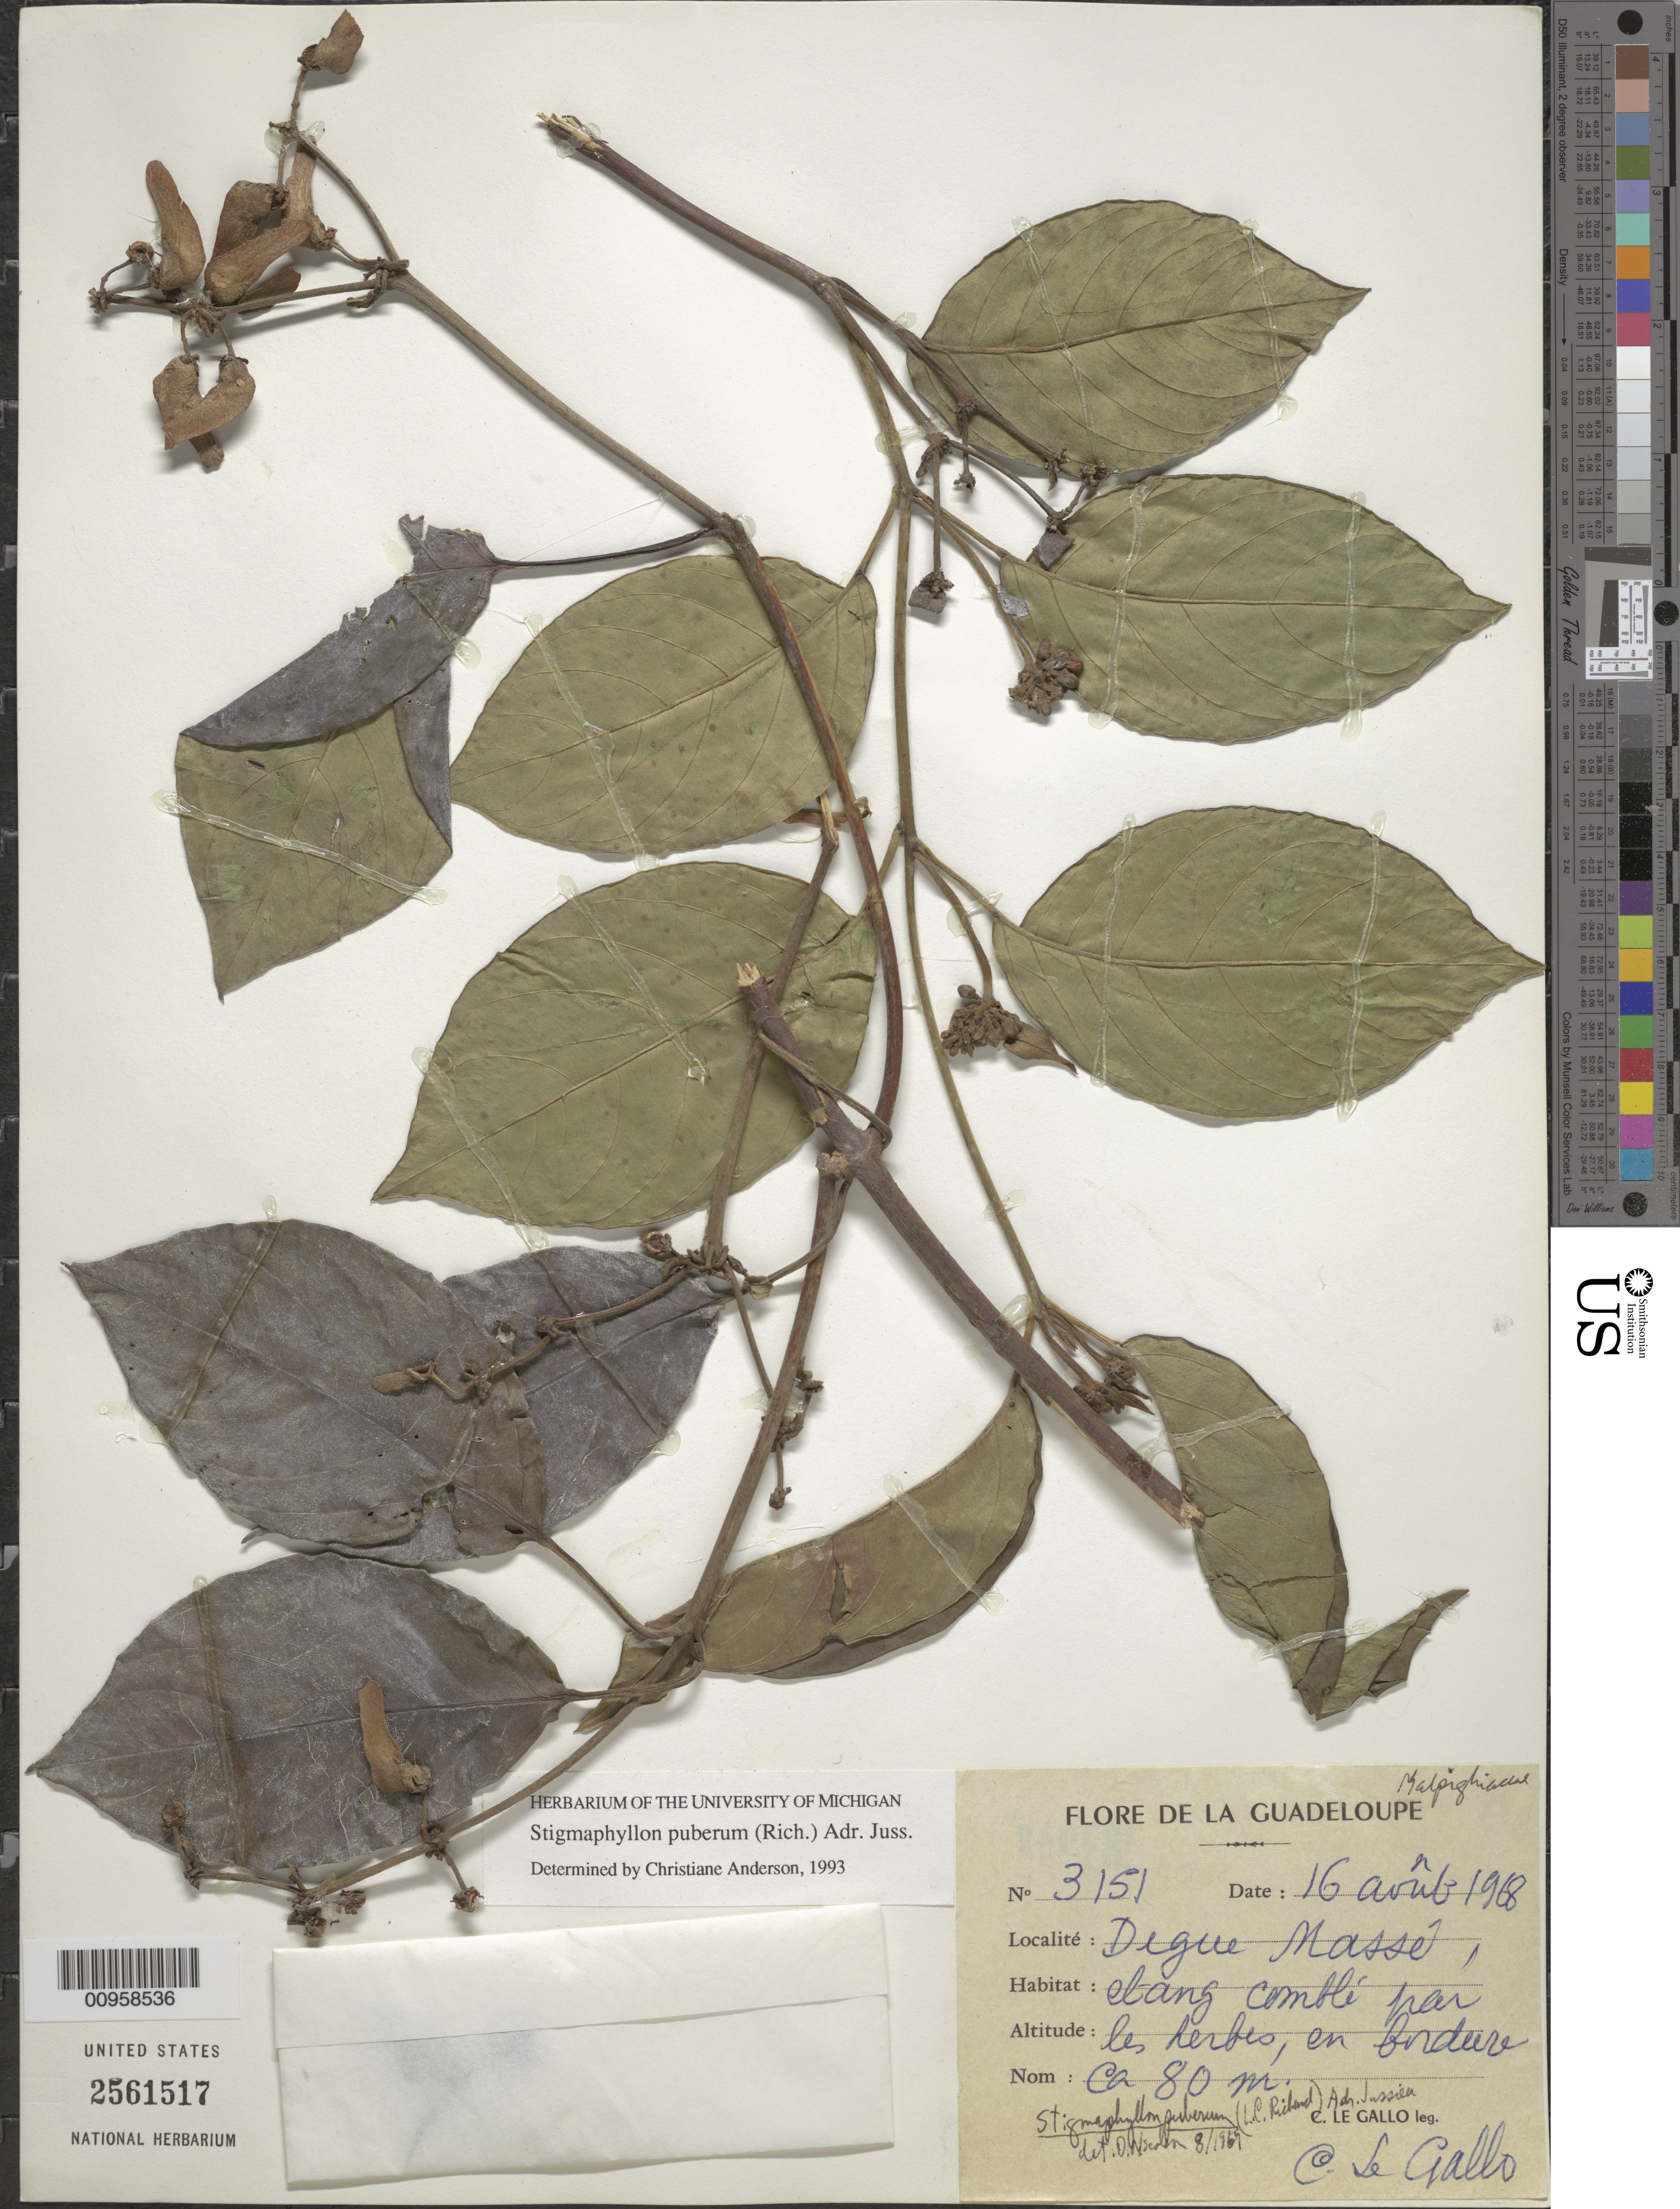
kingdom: Plantae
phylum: Tracheophyta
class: Magnoliopsida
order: Malpighiales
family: Malpighiaceae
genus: Stigmaphyllon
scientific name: Stigmaphyllon puberum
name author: (Rich.) A. Juss.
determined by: Anderson, C.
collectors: C. Le Gallo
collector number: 3151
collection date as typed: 16 Aug 1968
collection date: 1968-08-16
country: Guadeloupe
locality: Digue Massé, Etang Comblé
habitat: Par les herbes en bordure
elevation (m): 80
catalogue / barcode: US 2561517